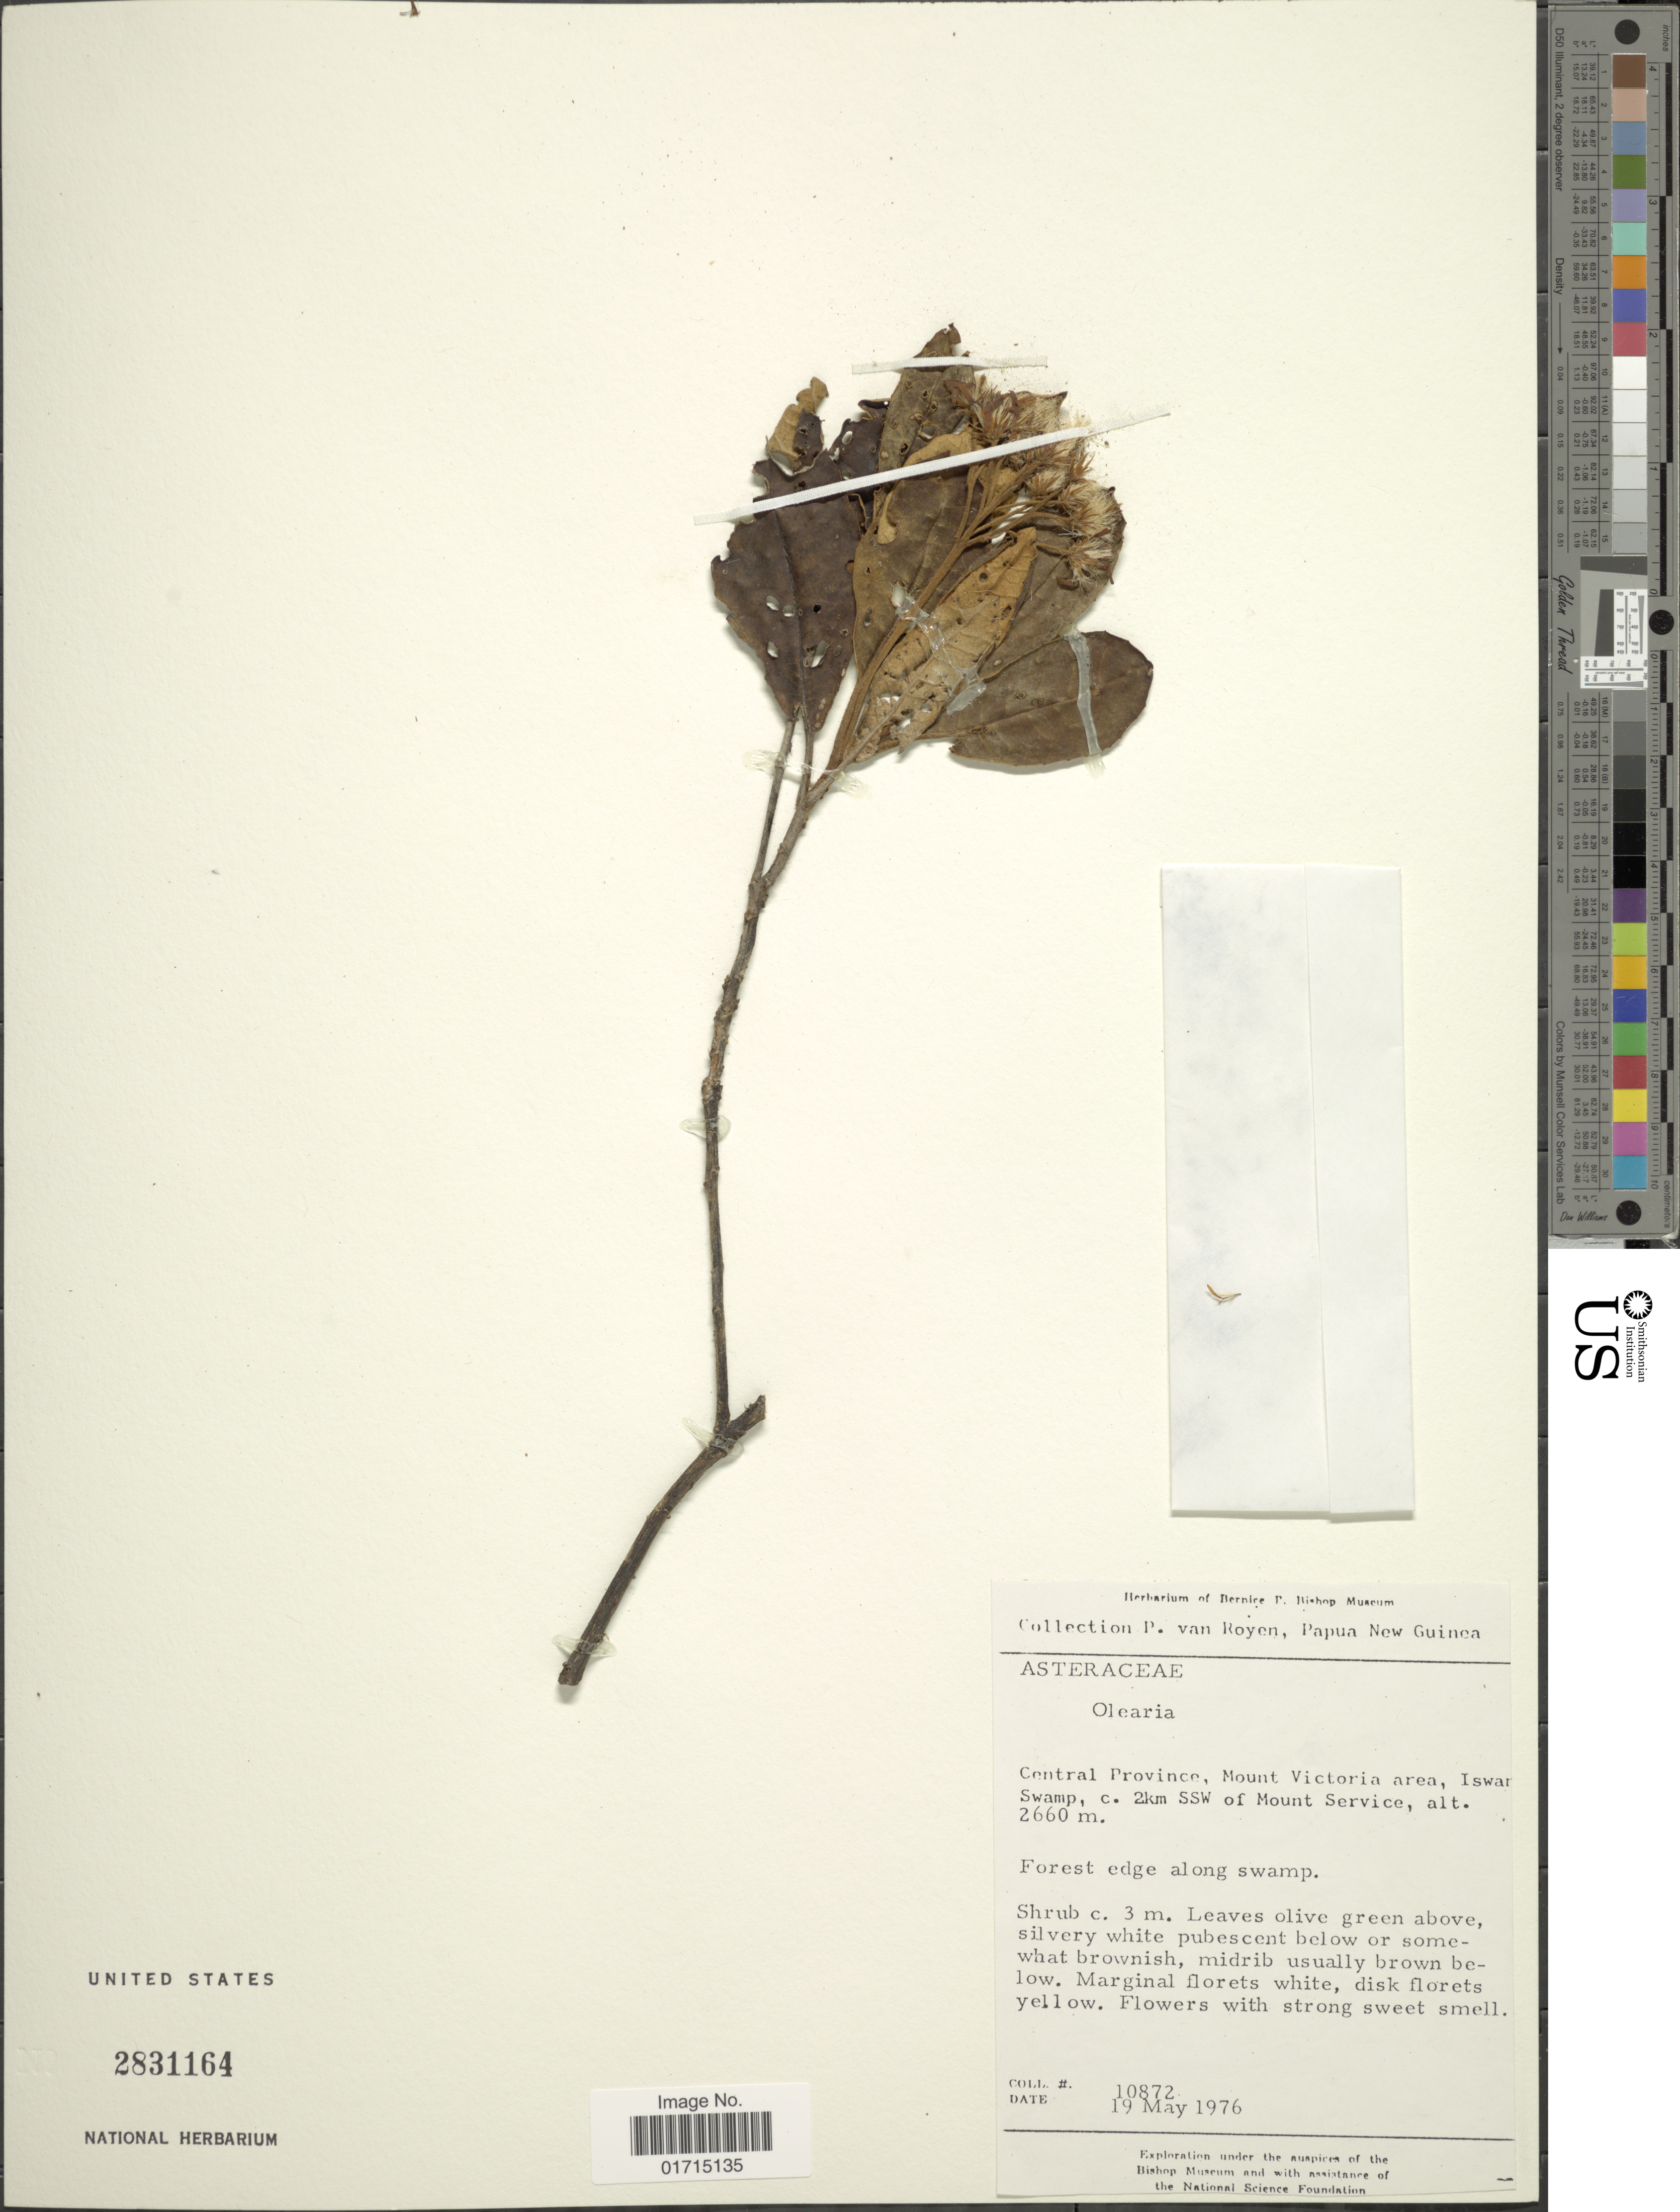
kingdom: Plantae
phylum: Tracheophyta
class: Magnoliopsida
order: Asterales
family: Asteraceae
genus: Olearia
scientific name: Olearia sp.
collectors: P. van Royen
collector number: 10872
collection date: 1976-05-19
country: Papua New Guinea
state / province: Central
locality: Central Province, Mount Victoria area, Iswar Swamp, c. 2km SSW of Mount Service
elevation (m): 2660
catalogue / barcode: US 2831164